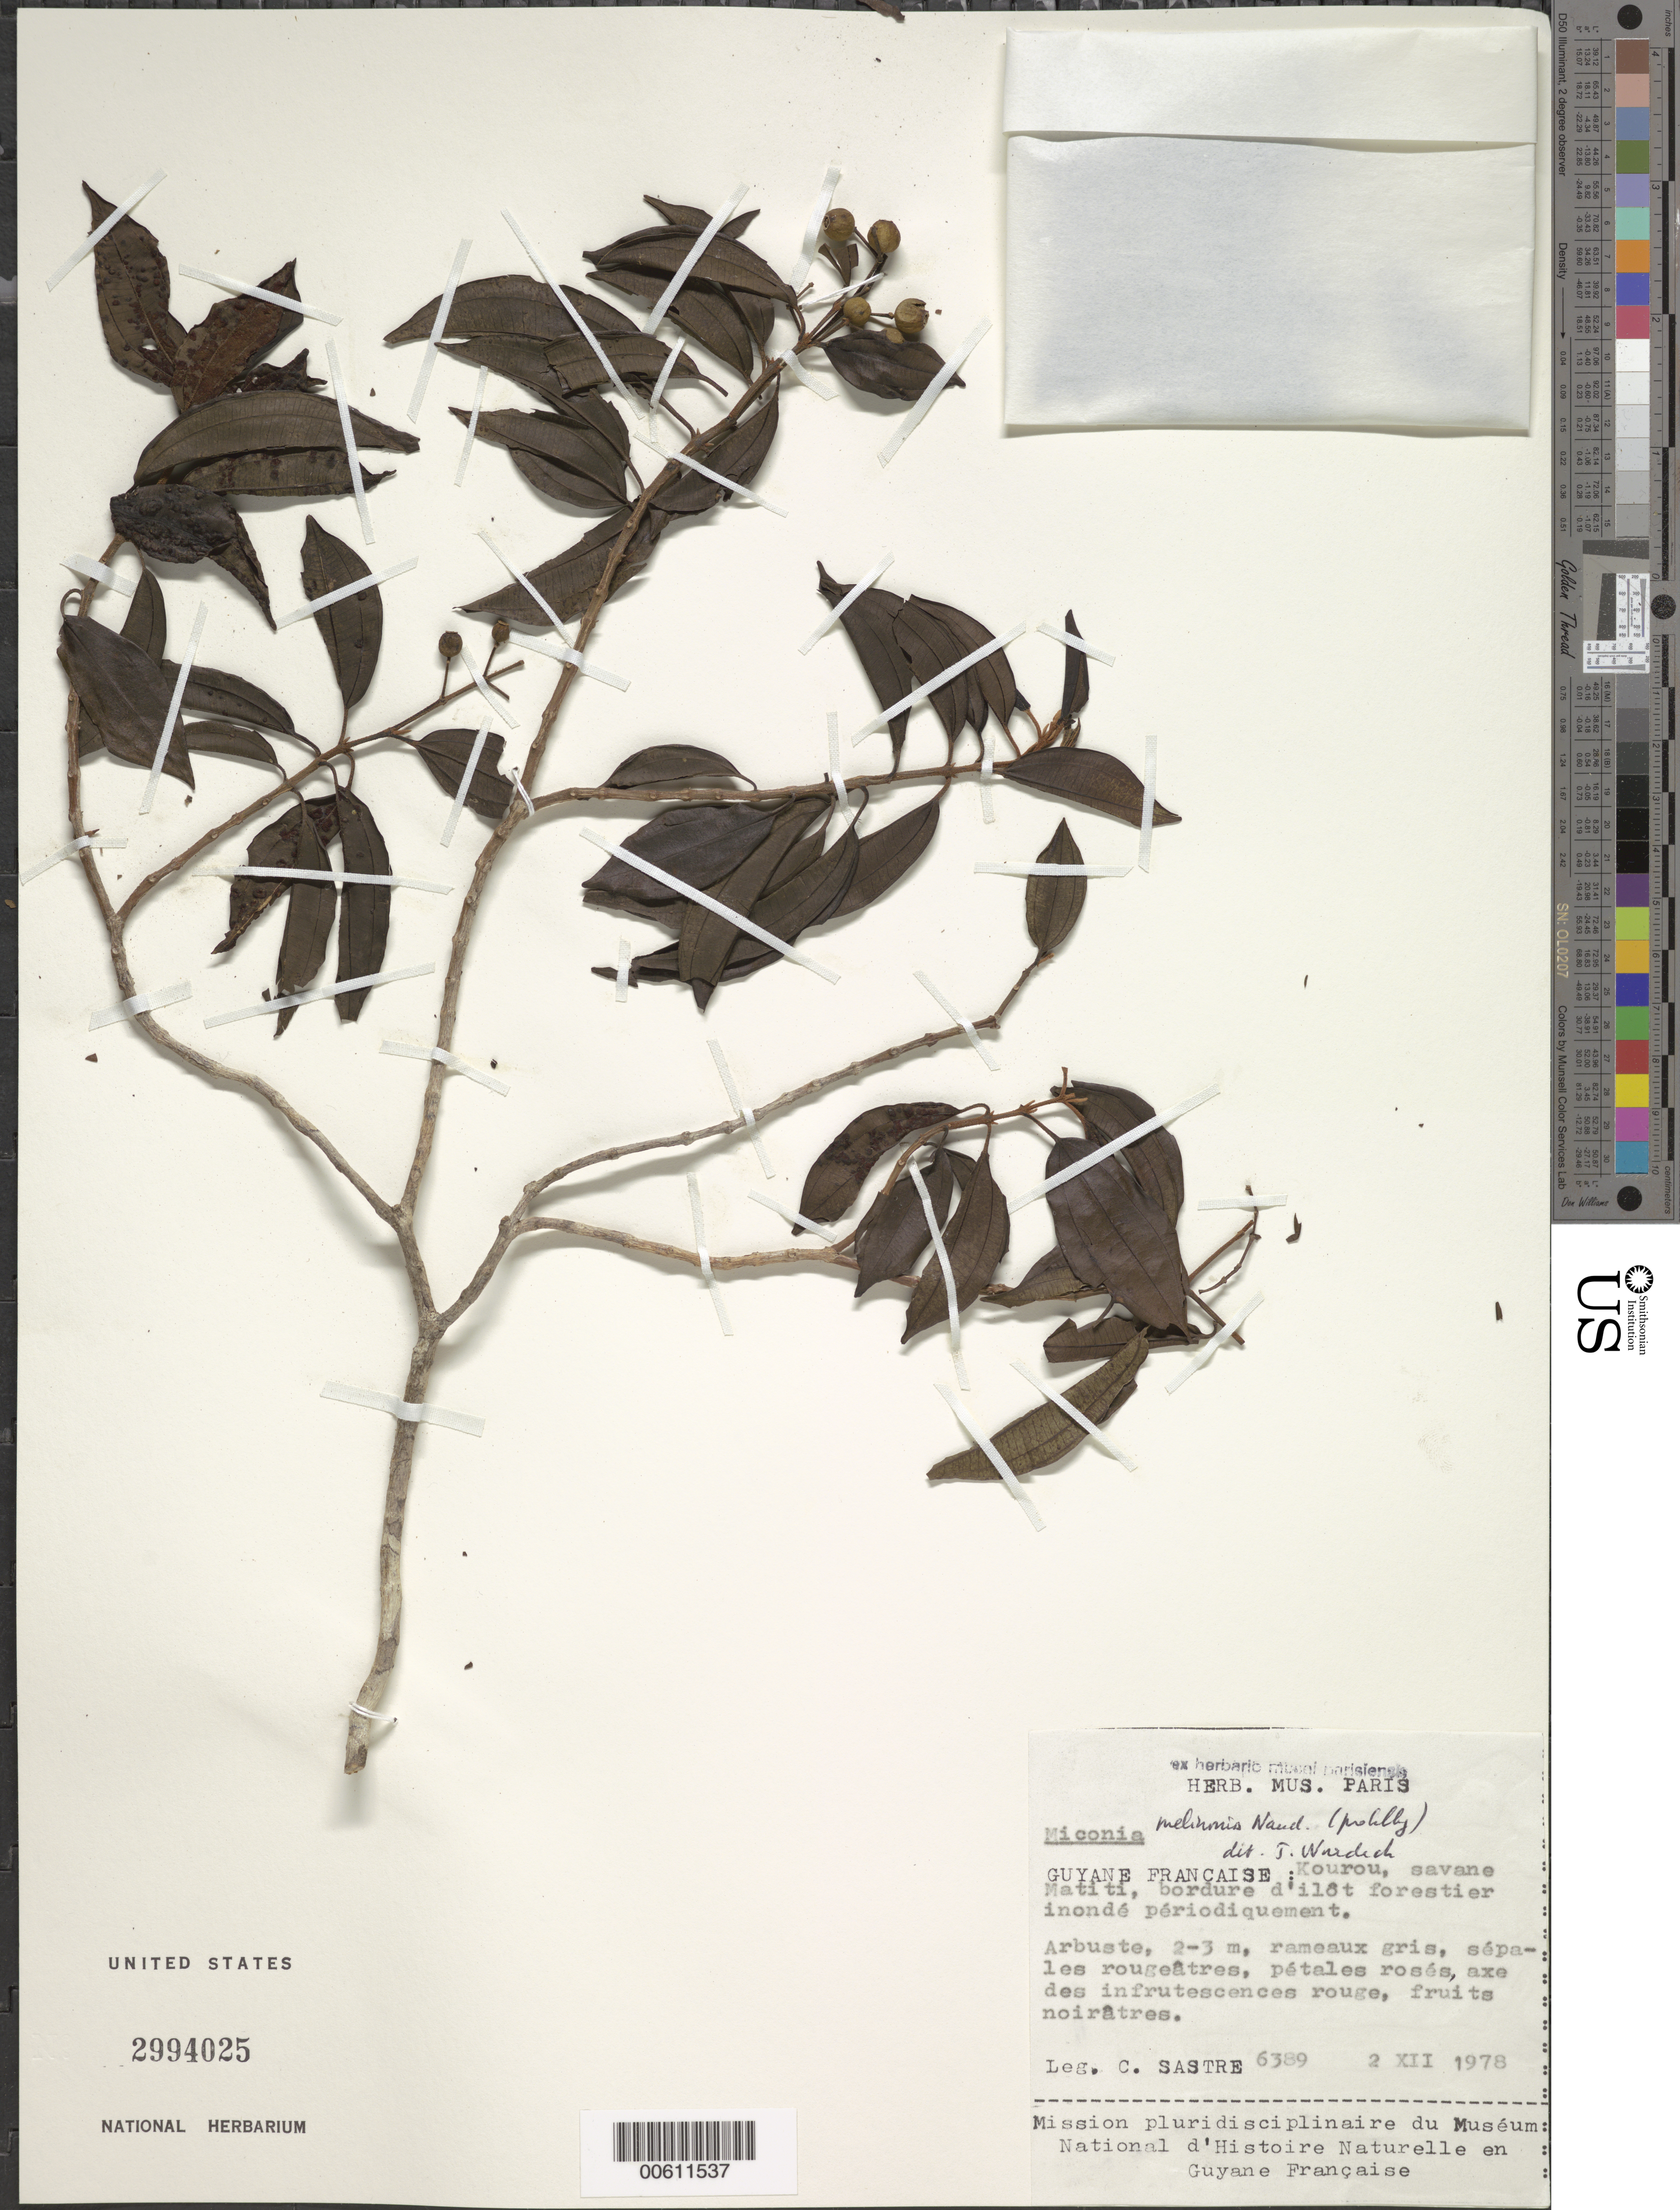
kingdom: Plantae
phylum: Tracheophyta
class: Magnoliopsida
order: Myrtales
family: Melastomataceae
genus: Miconia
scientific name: Miconia melinonis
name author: Naudin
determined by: Wurdack, John J., (US), US (UNITED STATES)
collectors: C. H. L. Sastre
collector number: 6389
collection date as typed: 2-Dec-78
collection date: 1978-12-02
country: French Guiana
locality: Kourou, savane Matiti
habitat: Bordure d'ilot forestier inonde periodicquement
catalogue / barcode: US 2994025